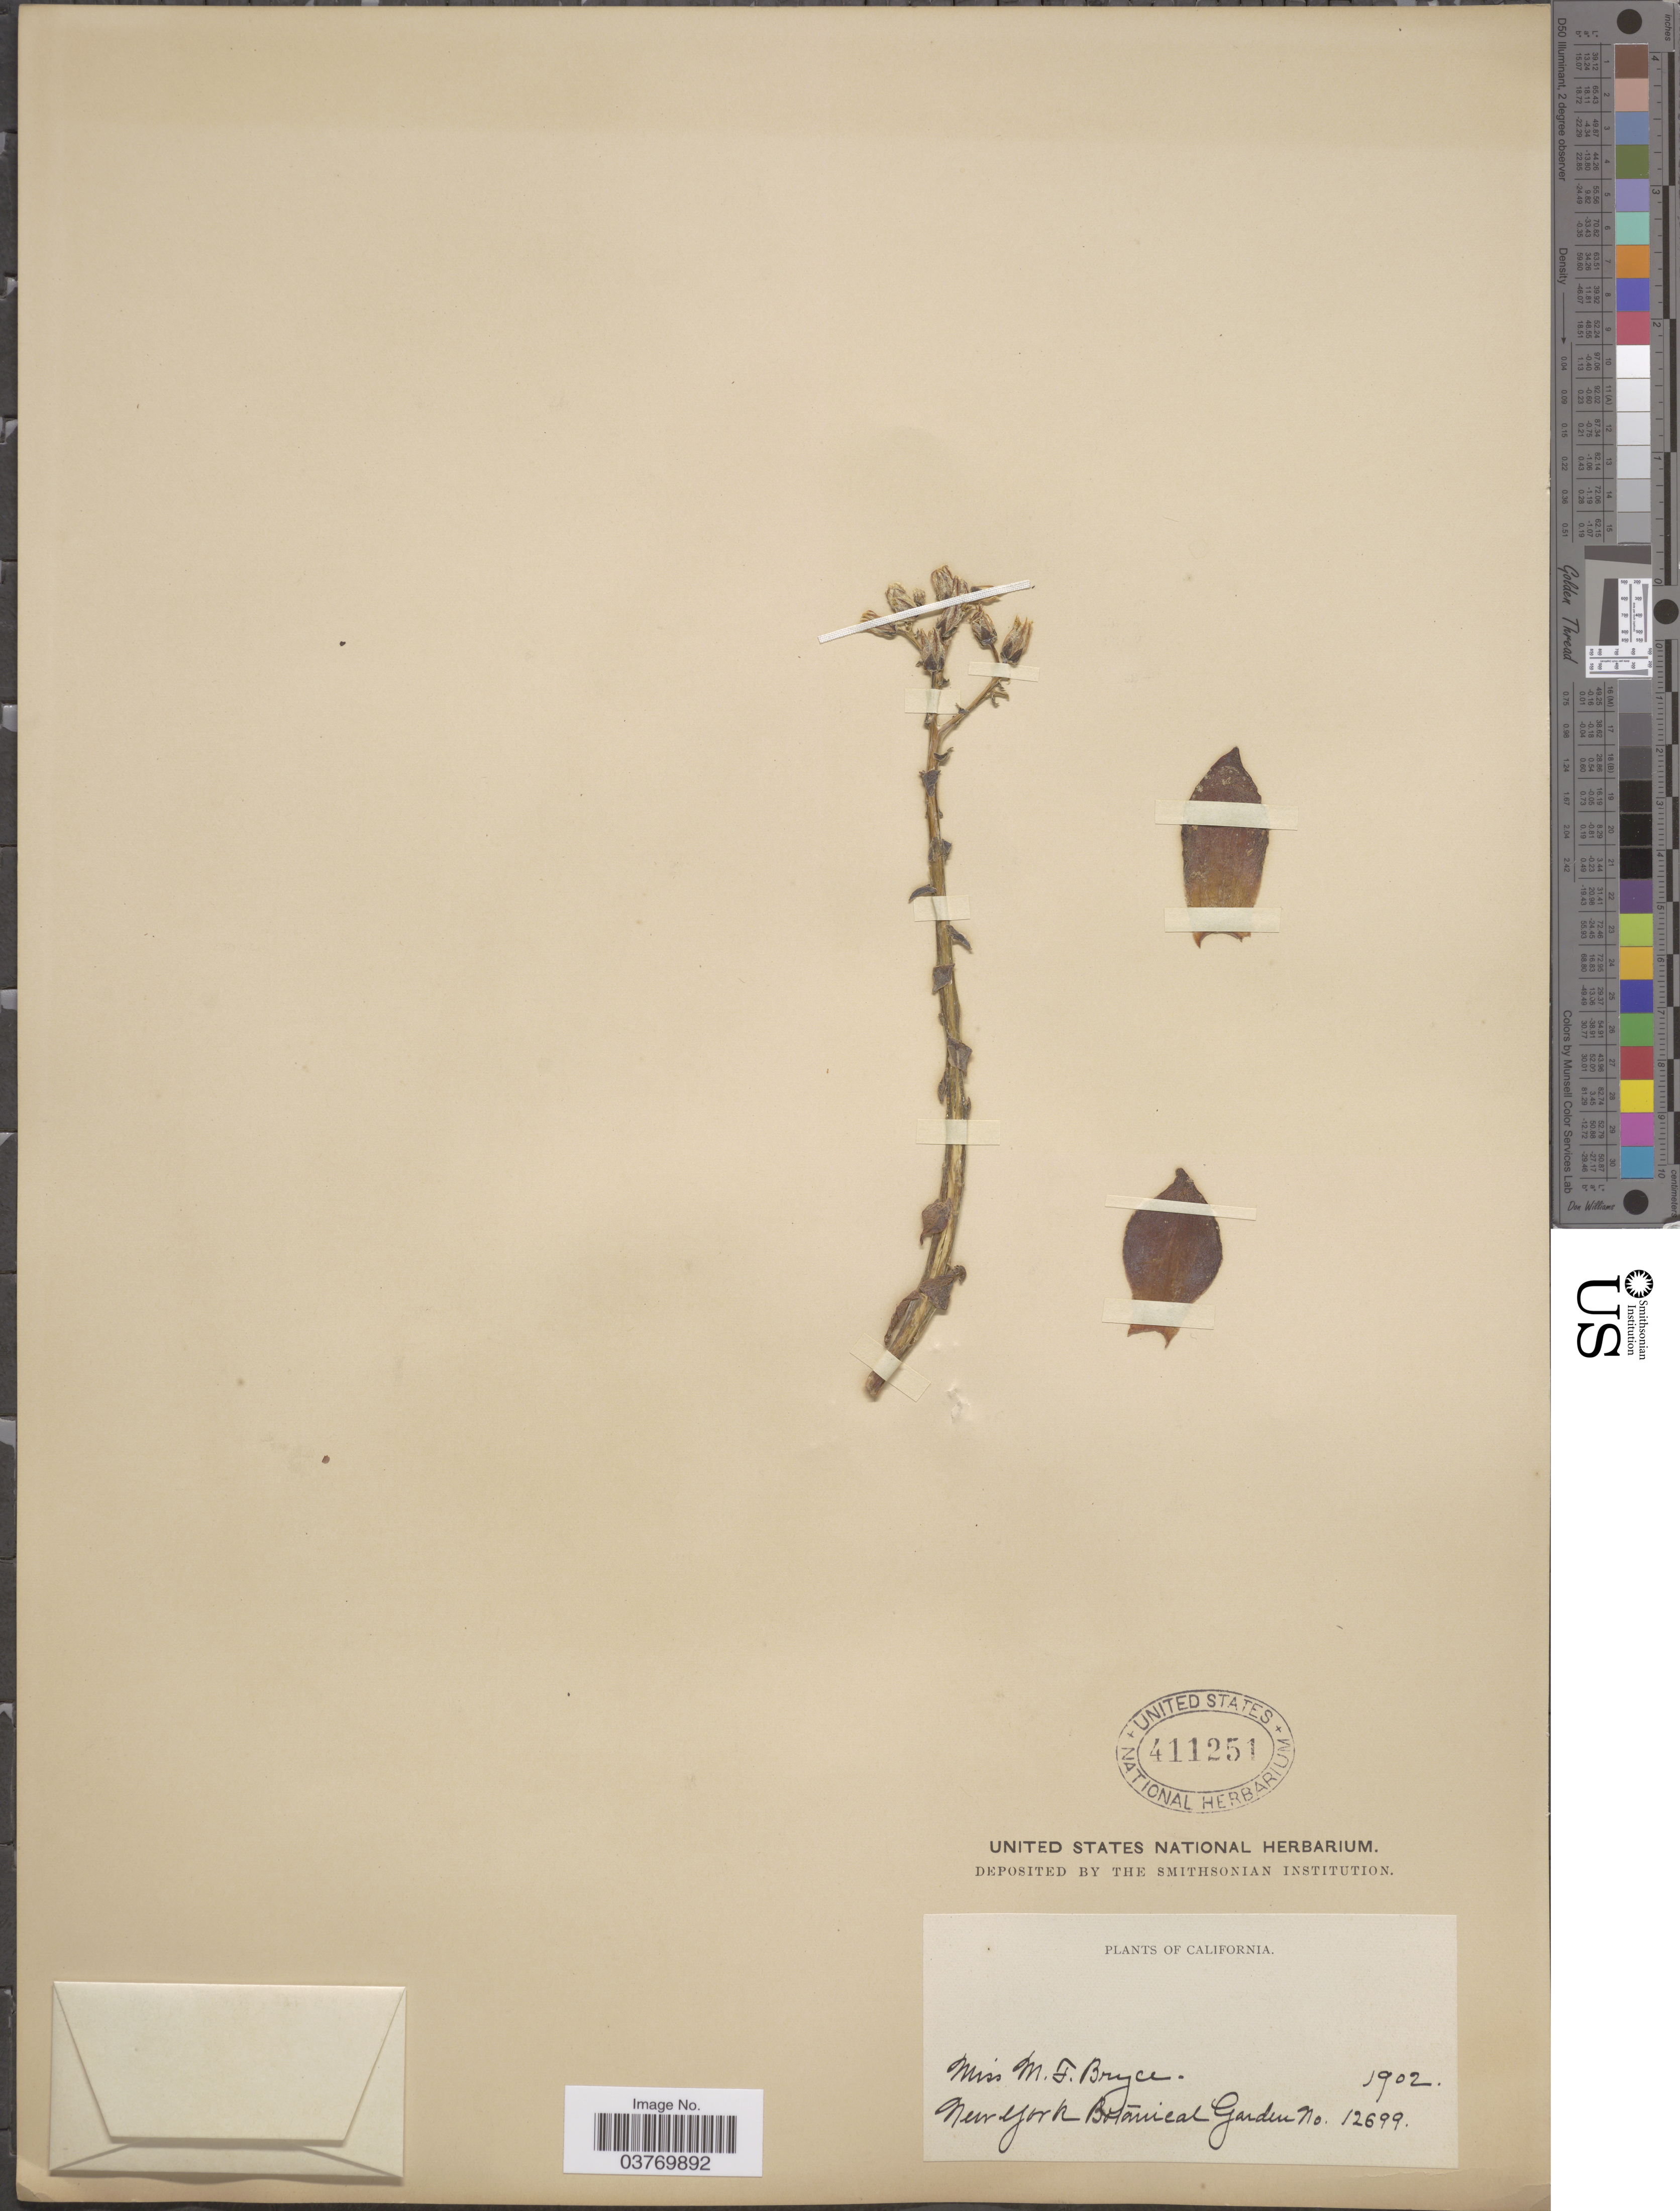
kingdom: Plantae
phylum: Tracheophyta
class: Magnoliopsida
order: Saxifragales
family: Crassulaceae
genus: Dudleya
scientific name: Dudleya sp.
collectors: M. Bryce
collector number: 12699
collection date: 1902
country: United States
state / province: New York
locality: New York Botanical Garden.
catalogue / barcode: US 411251